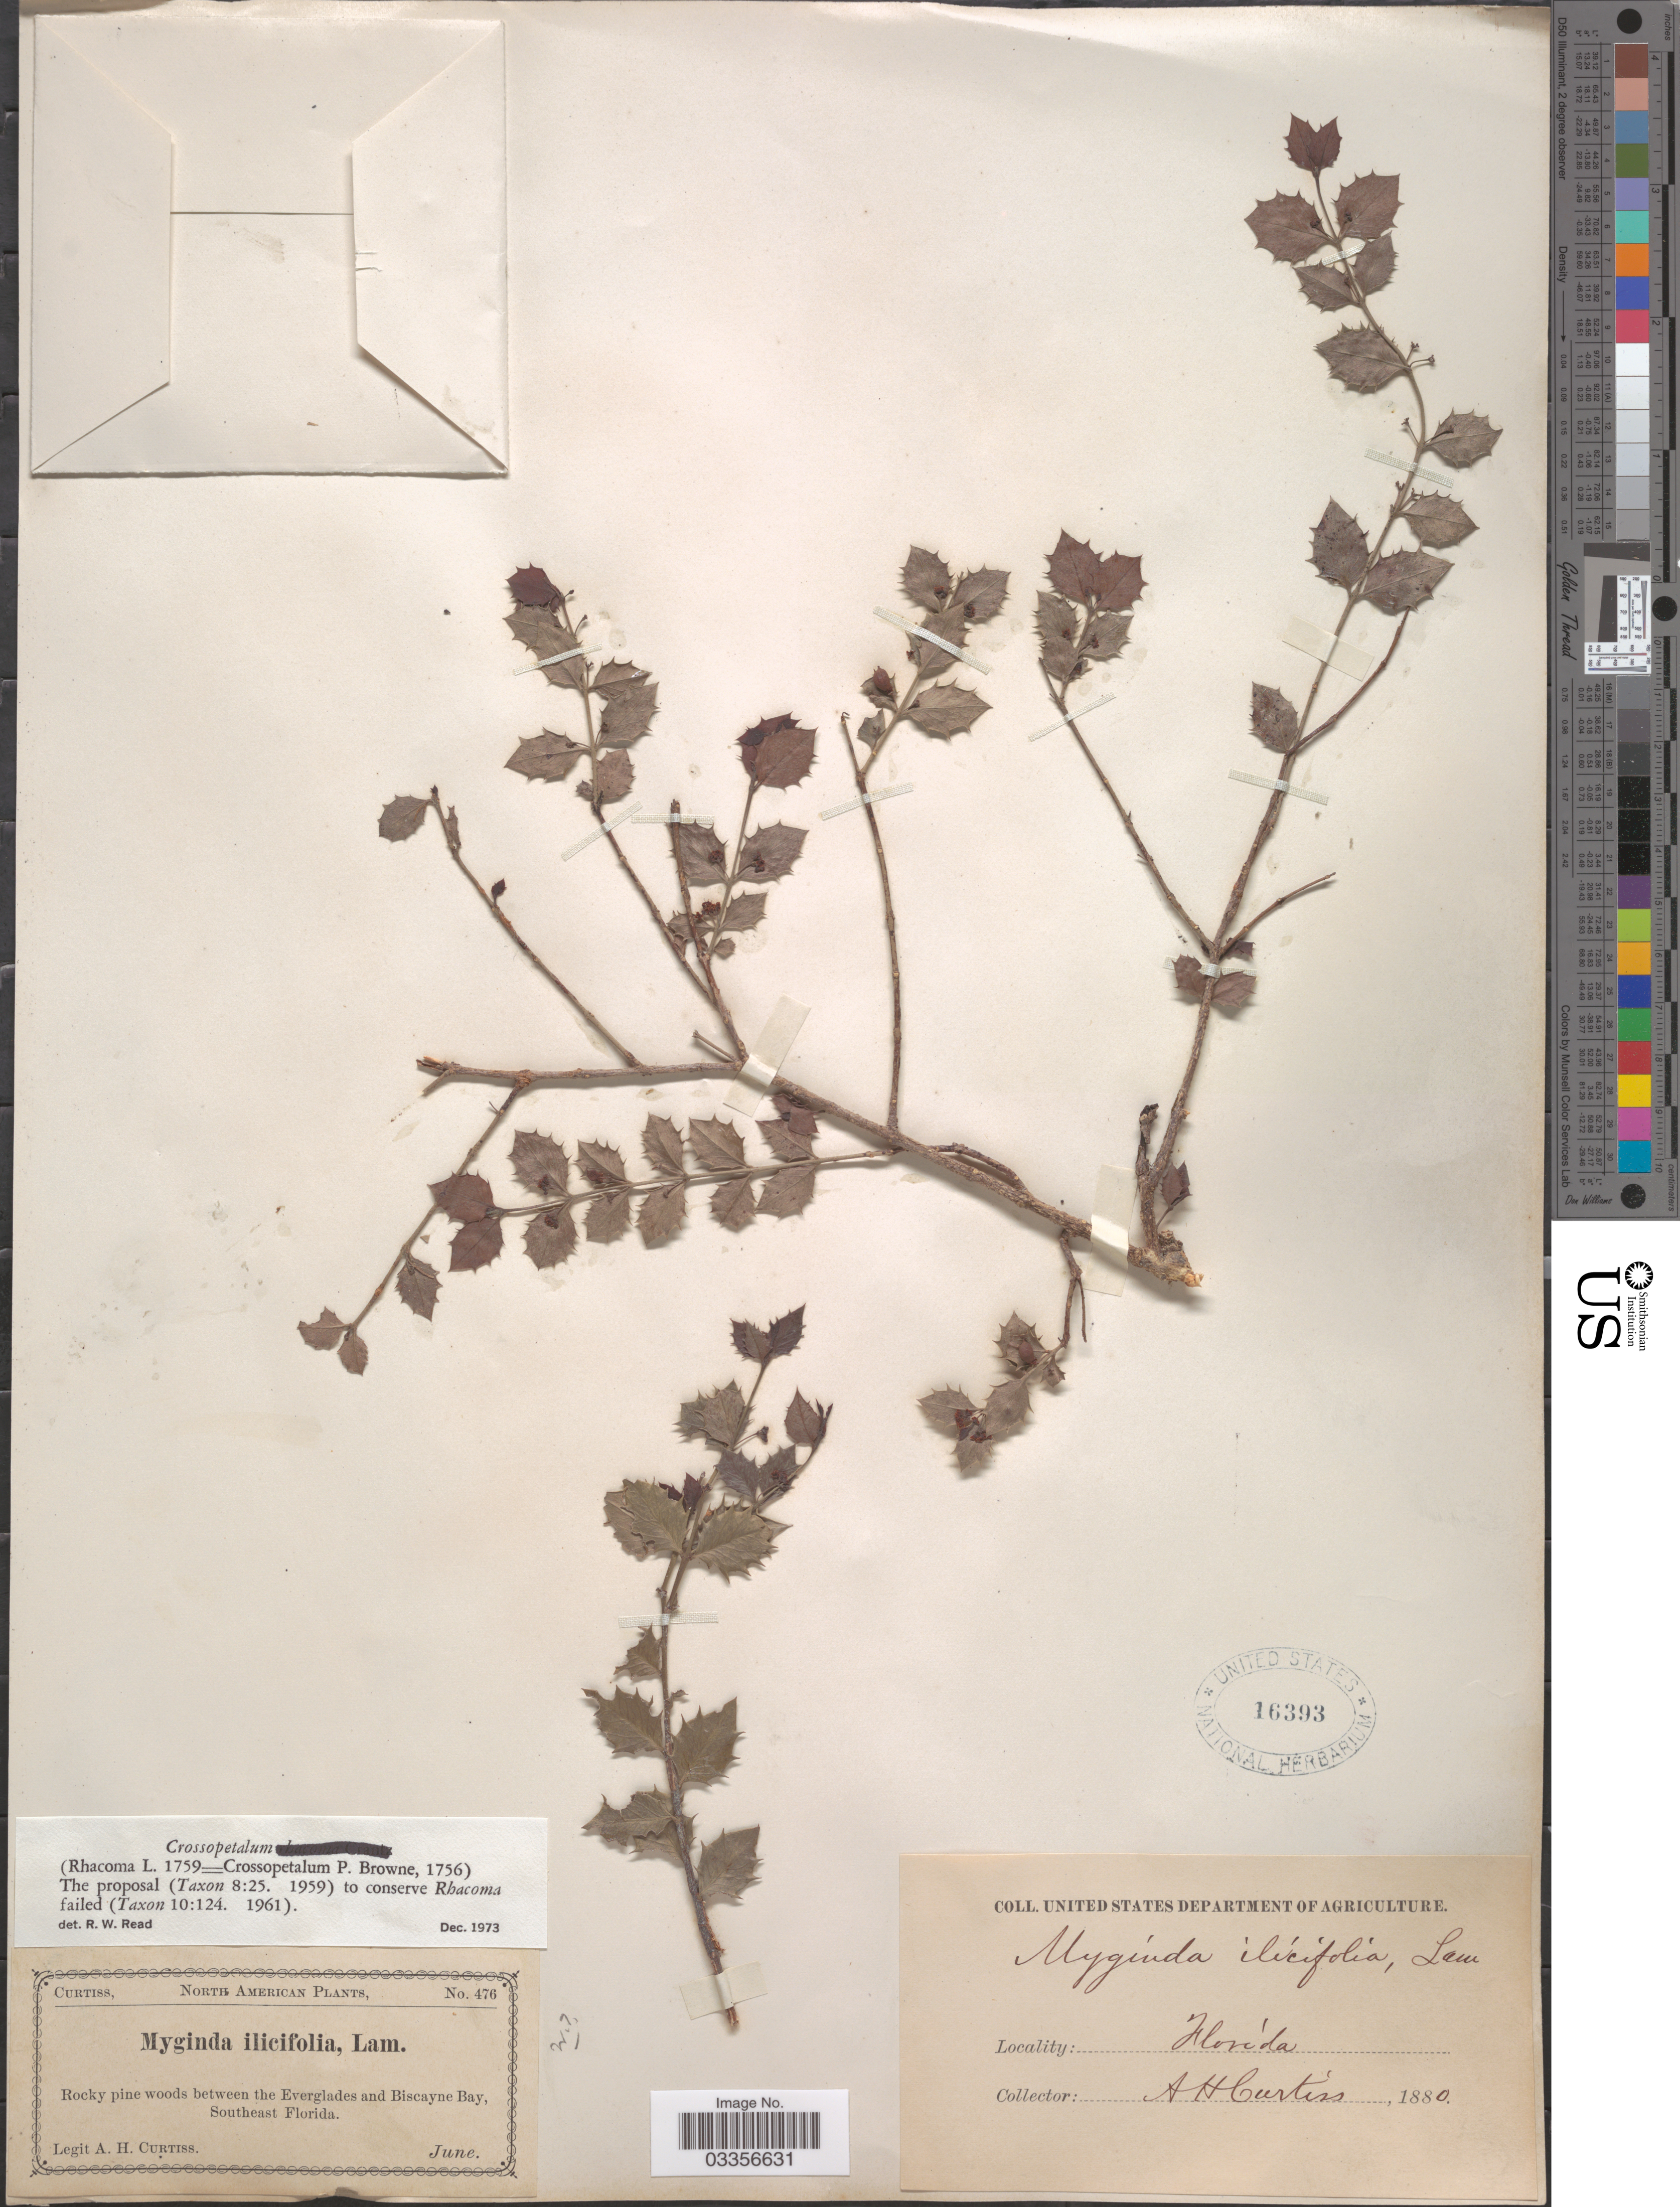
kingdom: Plantae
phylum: Tracheophyta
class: Magnoliopsida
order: Celastrales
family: Celastraceae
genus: Crossopetalum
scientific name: Crossopetalum ilicifolium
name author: (Poir.) Kuntze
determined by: Strong, Mark T., (BOT), Smithsonian Institution - National Museum of Natural History (UNITED STATES)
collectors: A. H. Curtiss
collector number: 476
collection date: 1880-06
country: United States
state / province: Florida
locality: Rocky pine woods between the Everglades and Biscayne Bay, Southeast Florida.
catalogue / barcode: US 16393